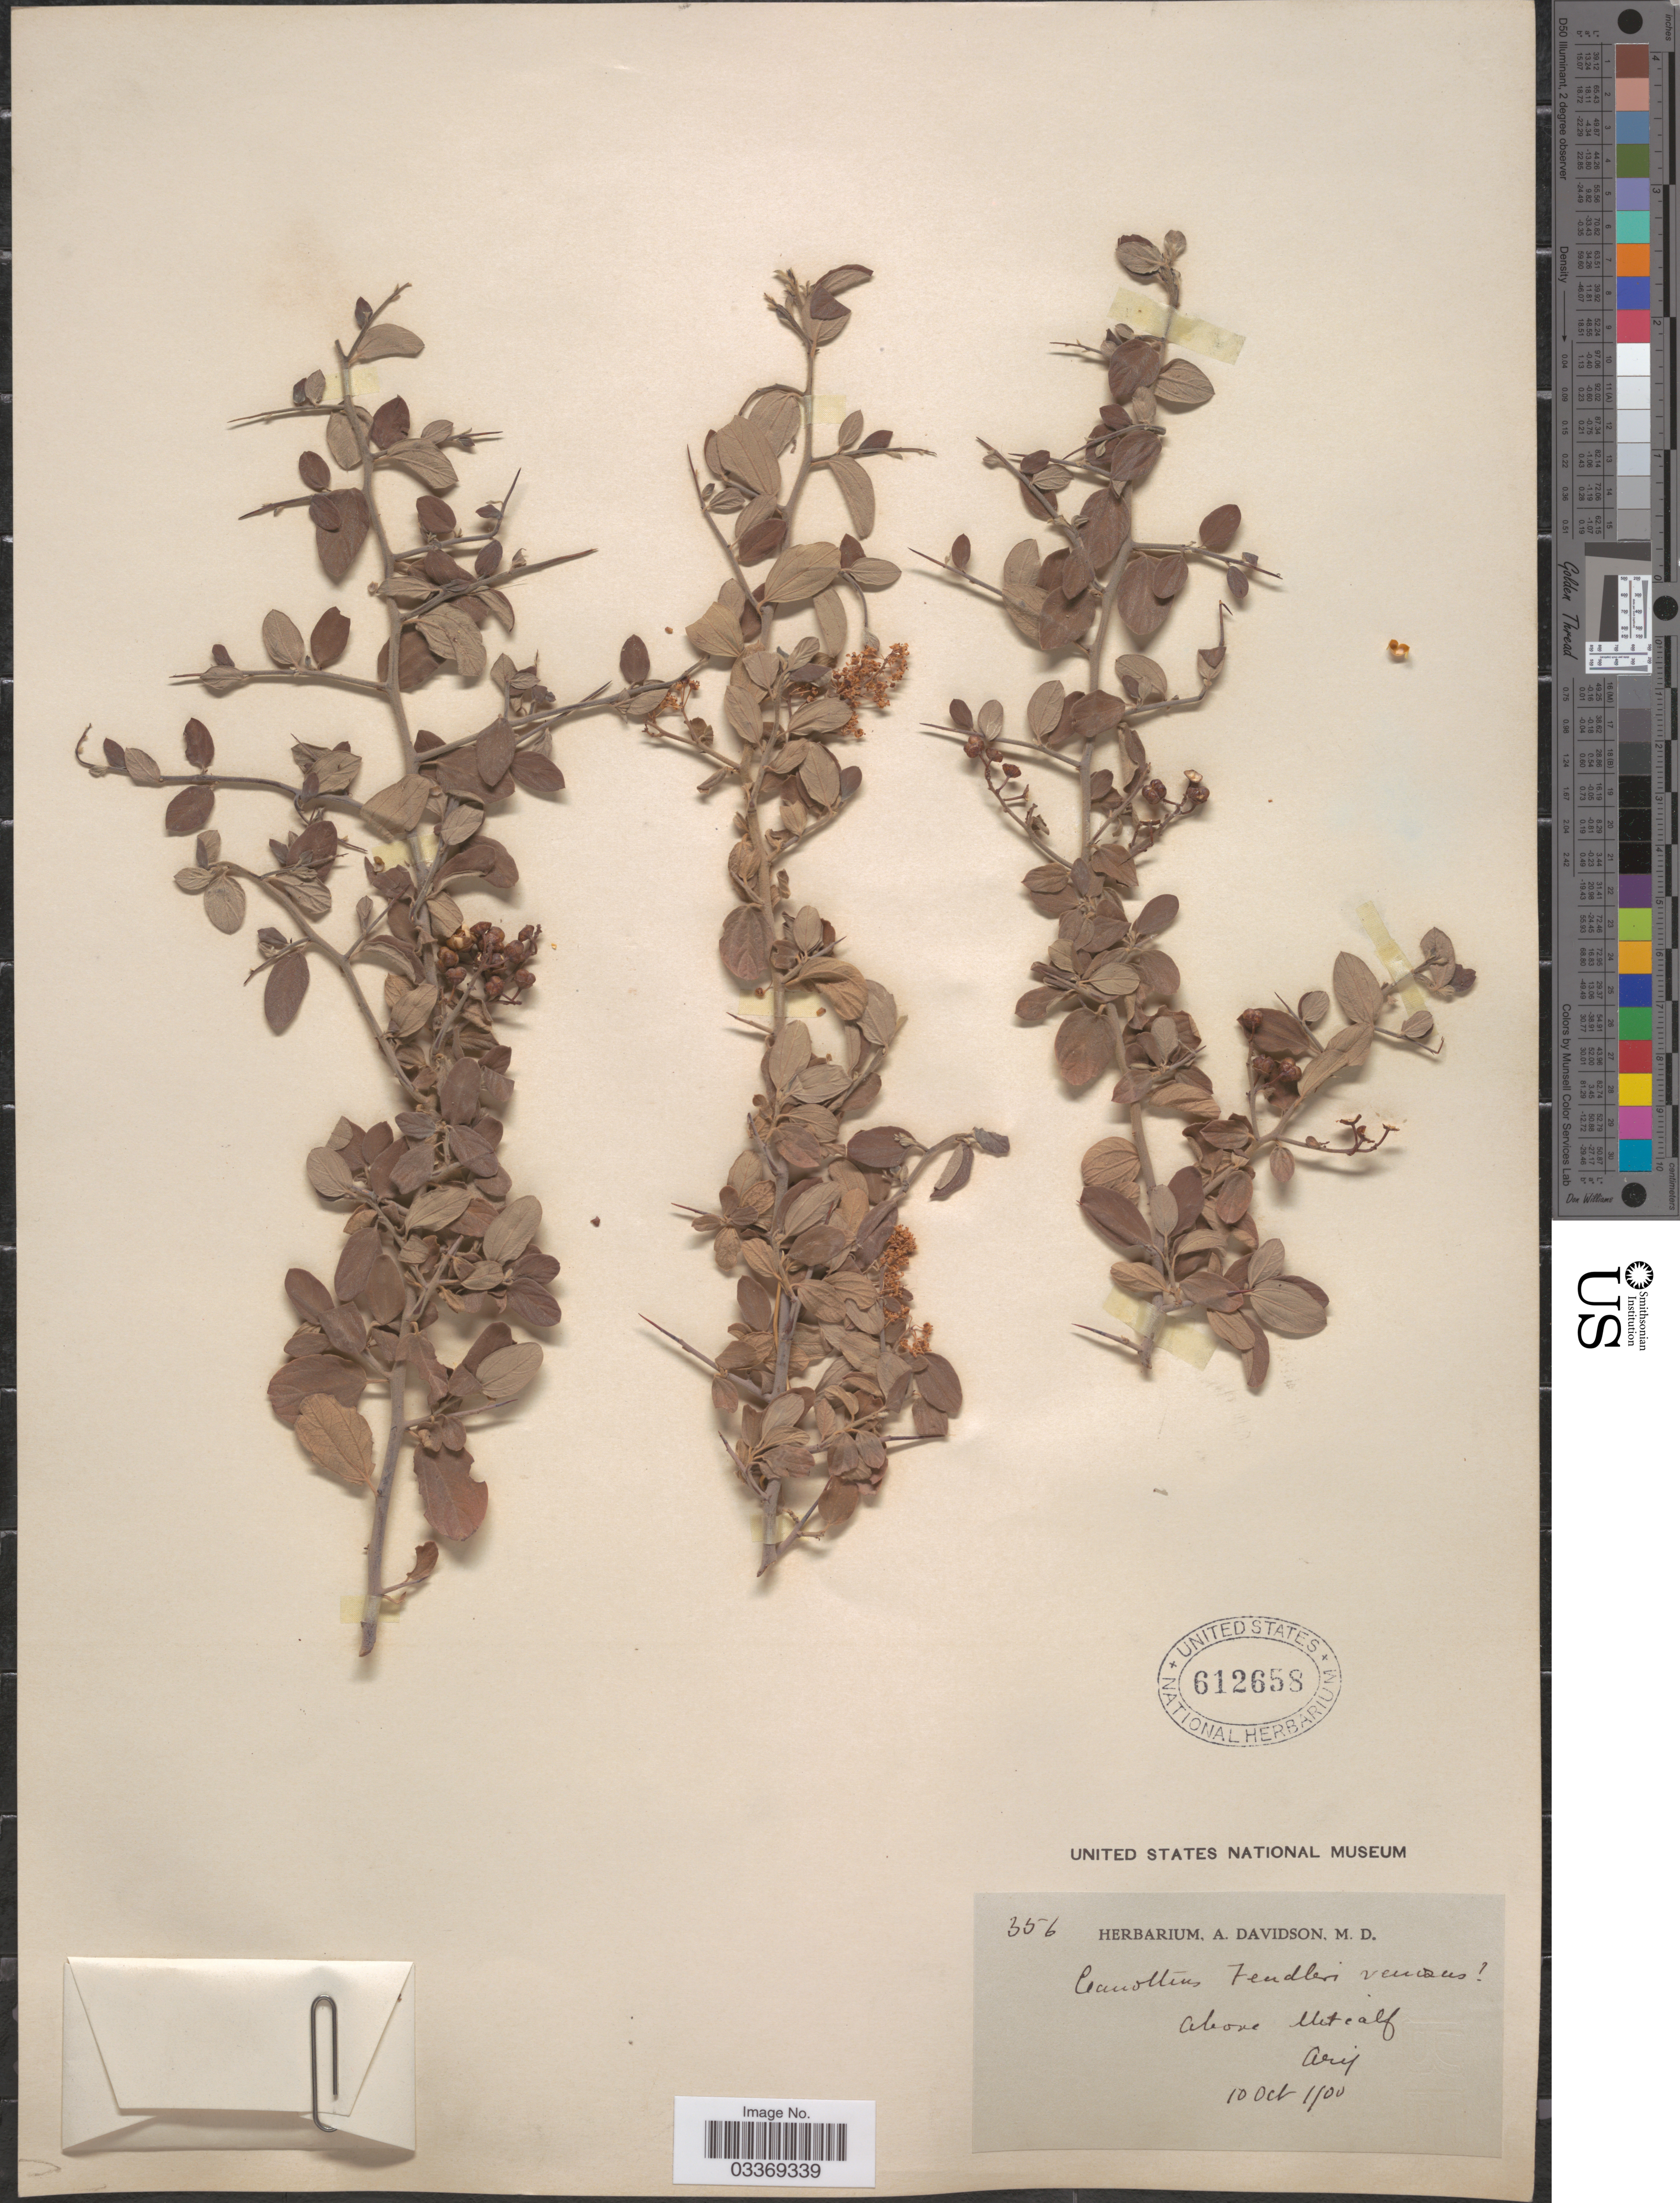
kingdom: Plantae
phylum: Tracheophyta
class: Magnoliopsida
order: Rosales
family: Rhamnaceae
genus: Ceanothus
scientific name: Ceanothus fendleri var. venosus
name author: (A. Gray) Trel.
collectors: ex herb. A. Davidson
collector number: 356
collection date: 1900-10-10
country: United States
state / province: Arizona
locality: Above Metcalf.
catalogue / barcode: US 612658